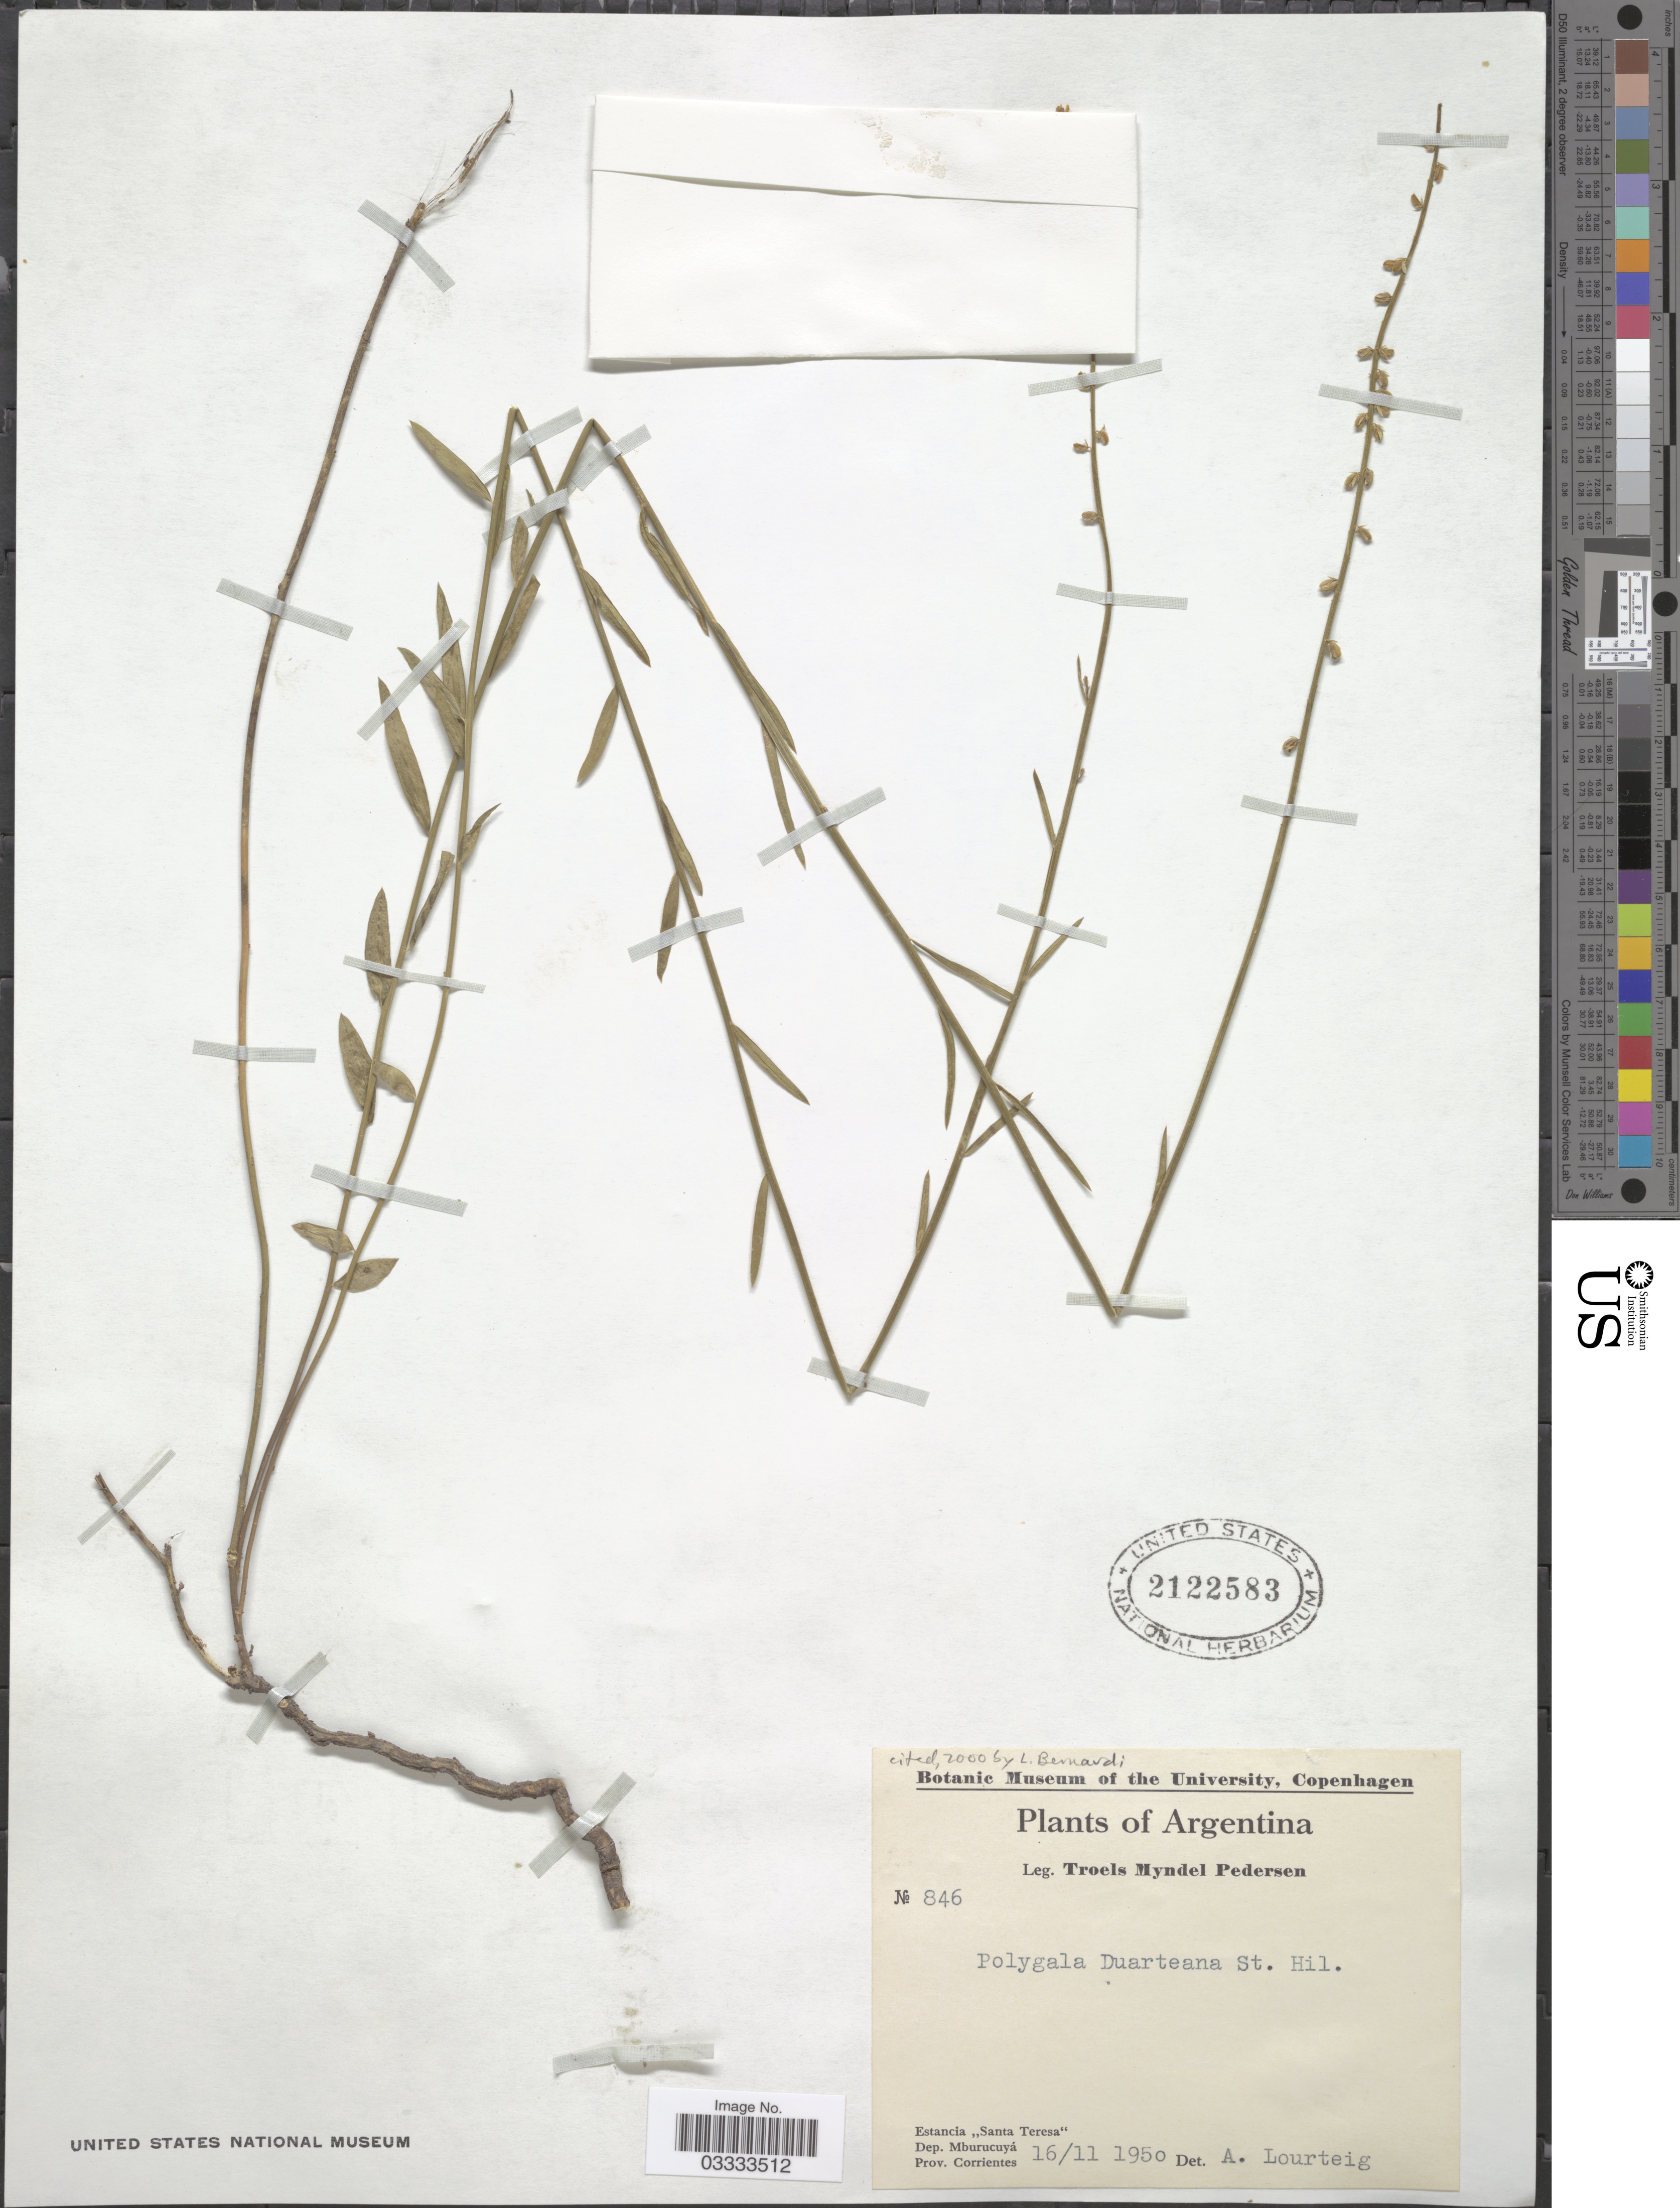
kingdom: Plantae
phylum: Tracheophyta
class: Magnoliopsida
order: Fabales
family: Polygalaceae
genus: Polygala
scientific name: Polygala duarteana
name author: A. St.-Hil. & Moq.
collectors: T. Pederson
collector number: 846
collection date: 1950-11-16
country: Argentina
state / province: Corrientes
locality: Estancia "Santa Teresa". Dep. Mburucuyá.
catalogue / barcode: US 2122583